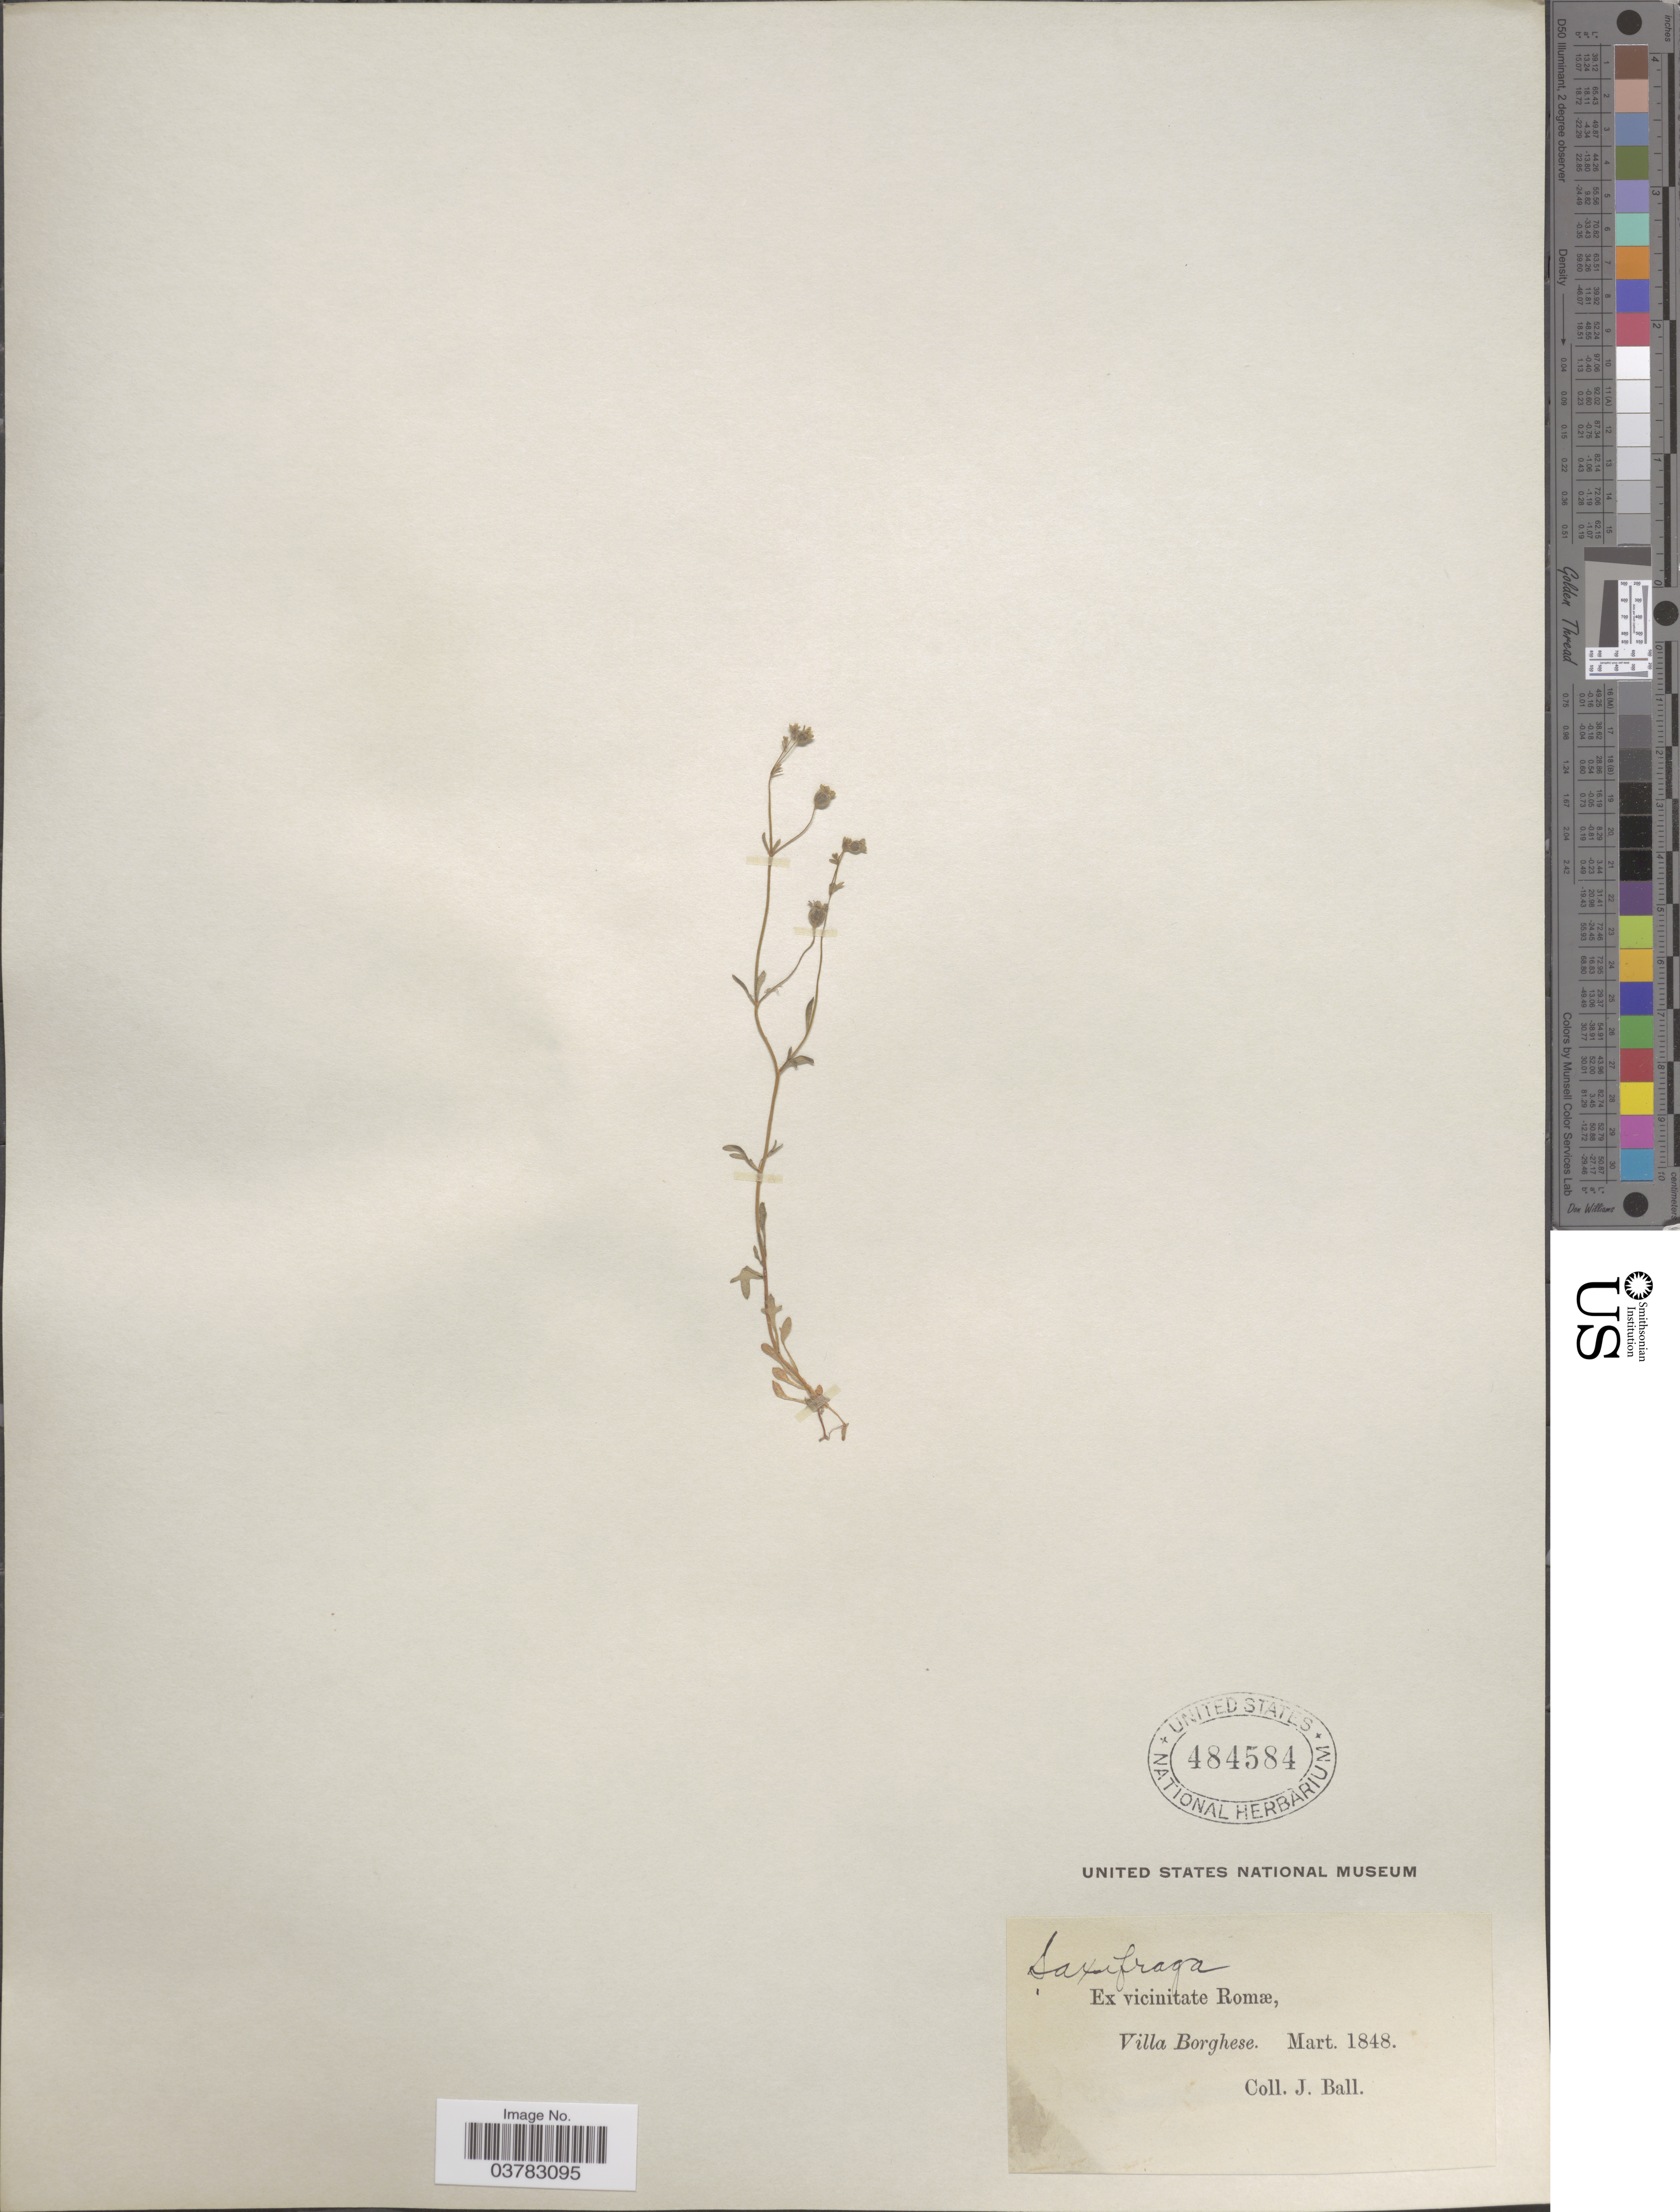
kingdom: Plantae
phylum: Tracheophyta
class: Magnoliopsida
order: Saxifragales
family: Saxifragaceae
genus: Saxifraga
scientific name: Saxifraga sp.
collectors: J. Ball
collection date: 1848-03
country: Italy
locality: Ex vicinitate Romæ, Villa Borghese.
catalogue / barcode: US 484584